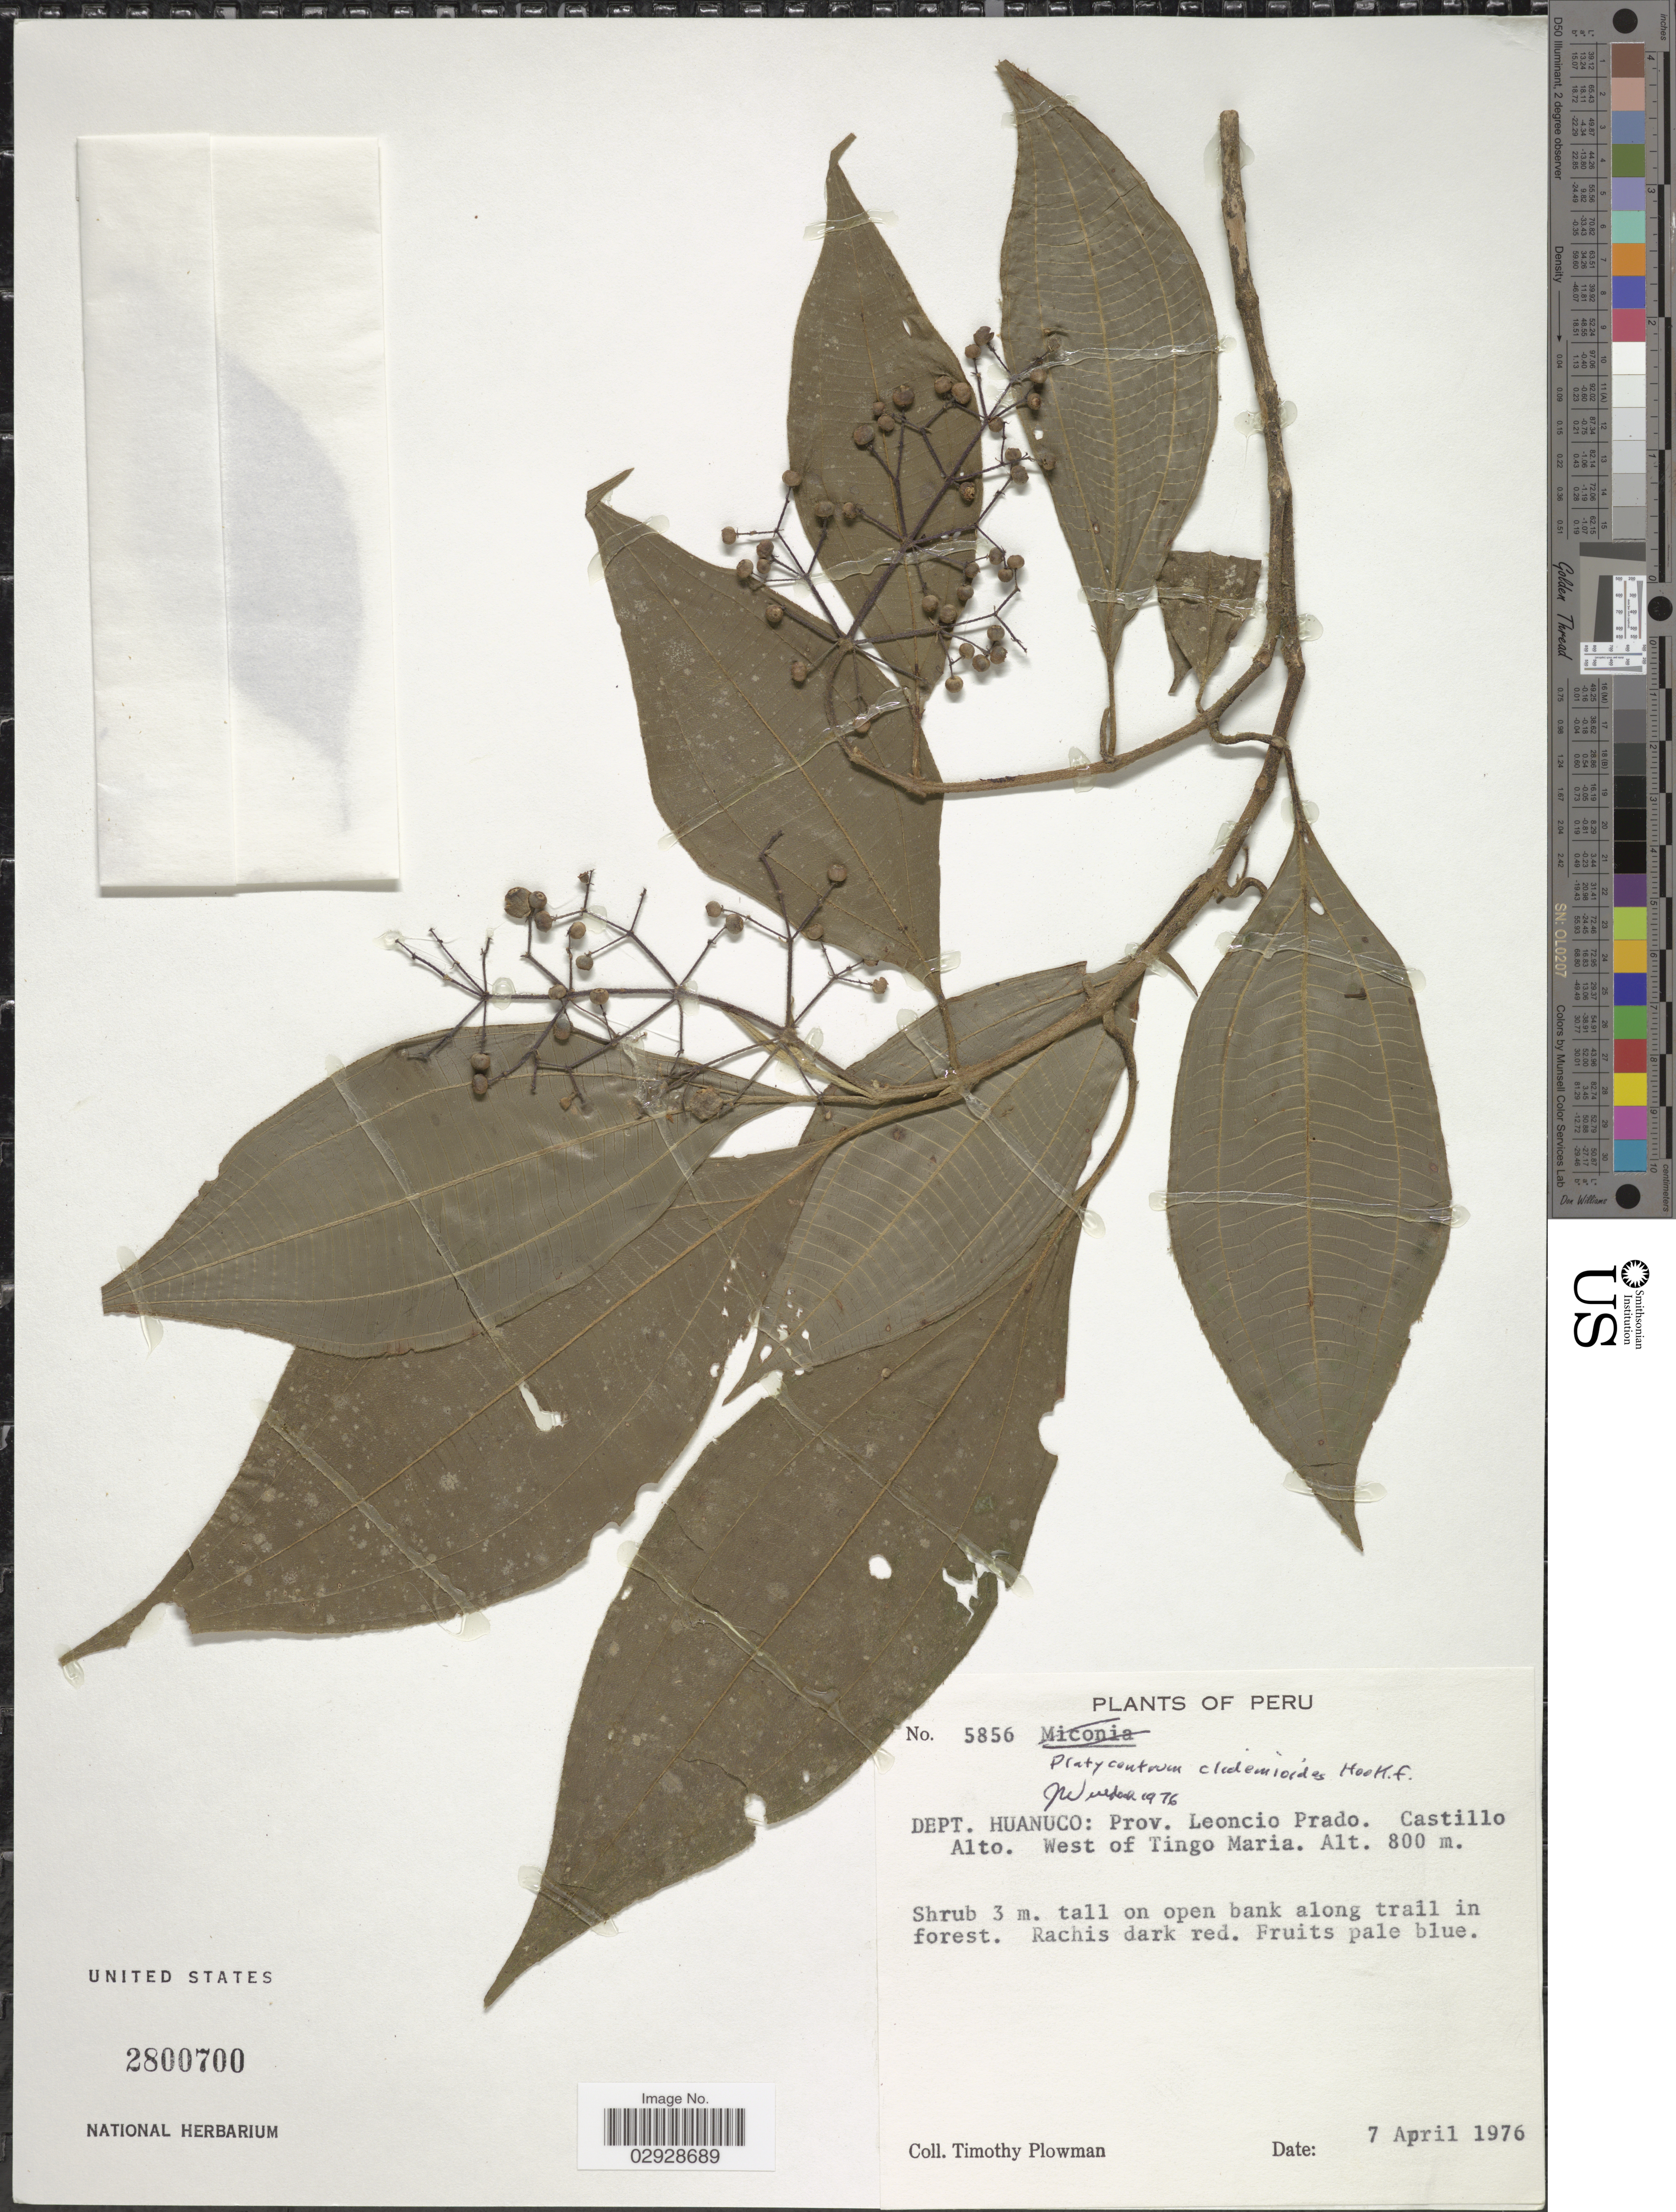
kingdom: Plantae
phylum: Tracheophyta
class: Magnoliopsida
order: Myrtales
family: Melastomataceae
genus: Leandra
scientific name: Leandra clidemioides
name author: (Naudin) Wurdack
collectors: T. Plowman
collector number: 5856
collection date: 1976-04-07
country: Peru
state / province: Huánuco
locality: Dept. Huanuco: Prov. Leoncio Prado. Castillo Alto. West of Tingo Maria.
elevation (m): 800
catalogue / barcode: US 2800700